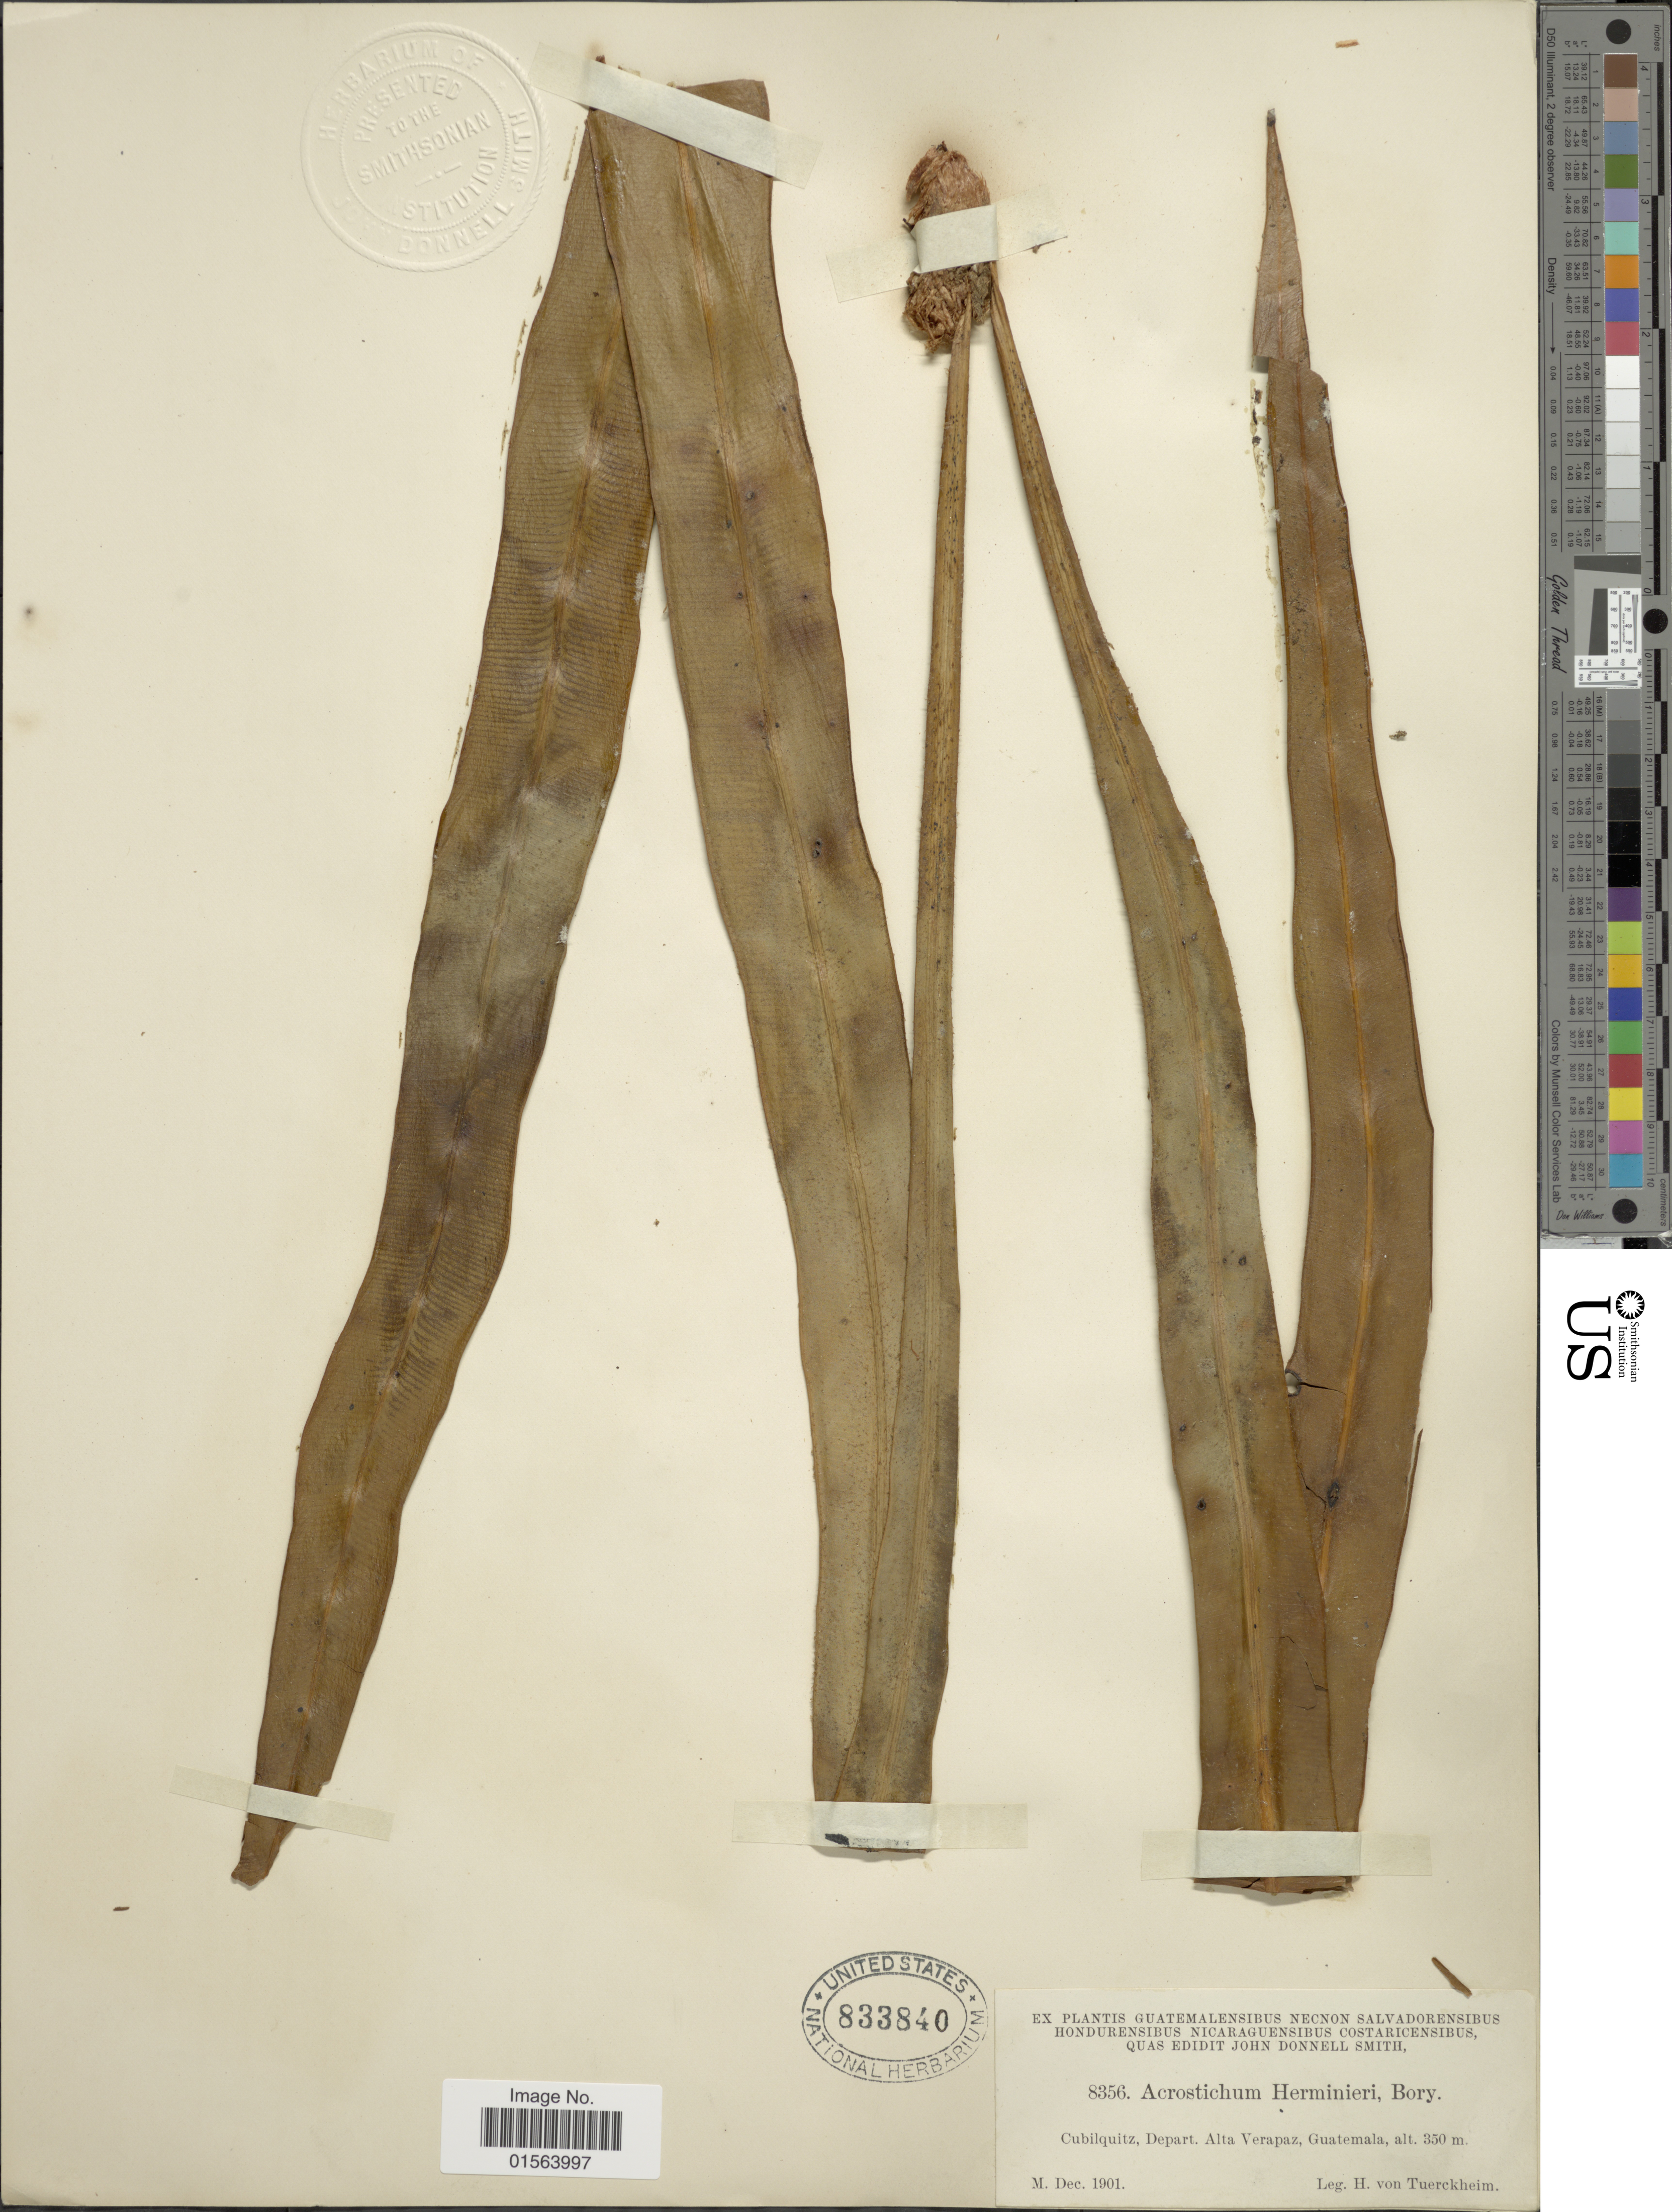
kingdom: Plantae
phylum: Tracheophyta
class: Polypodiopsida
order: Polypodiales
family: Dryopteridaceae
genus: Elaphoglossum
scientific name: Elaphoglossum herminieri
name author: (Bory & Fée) T. Moore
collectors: H. von Türckheim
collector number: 8256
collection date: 1901-12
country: Guatemala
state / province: Alta Verapaz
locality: Cubilquitz, Depart. Alta Verapaz, Guatemala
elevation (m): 350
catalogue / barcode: US 833840